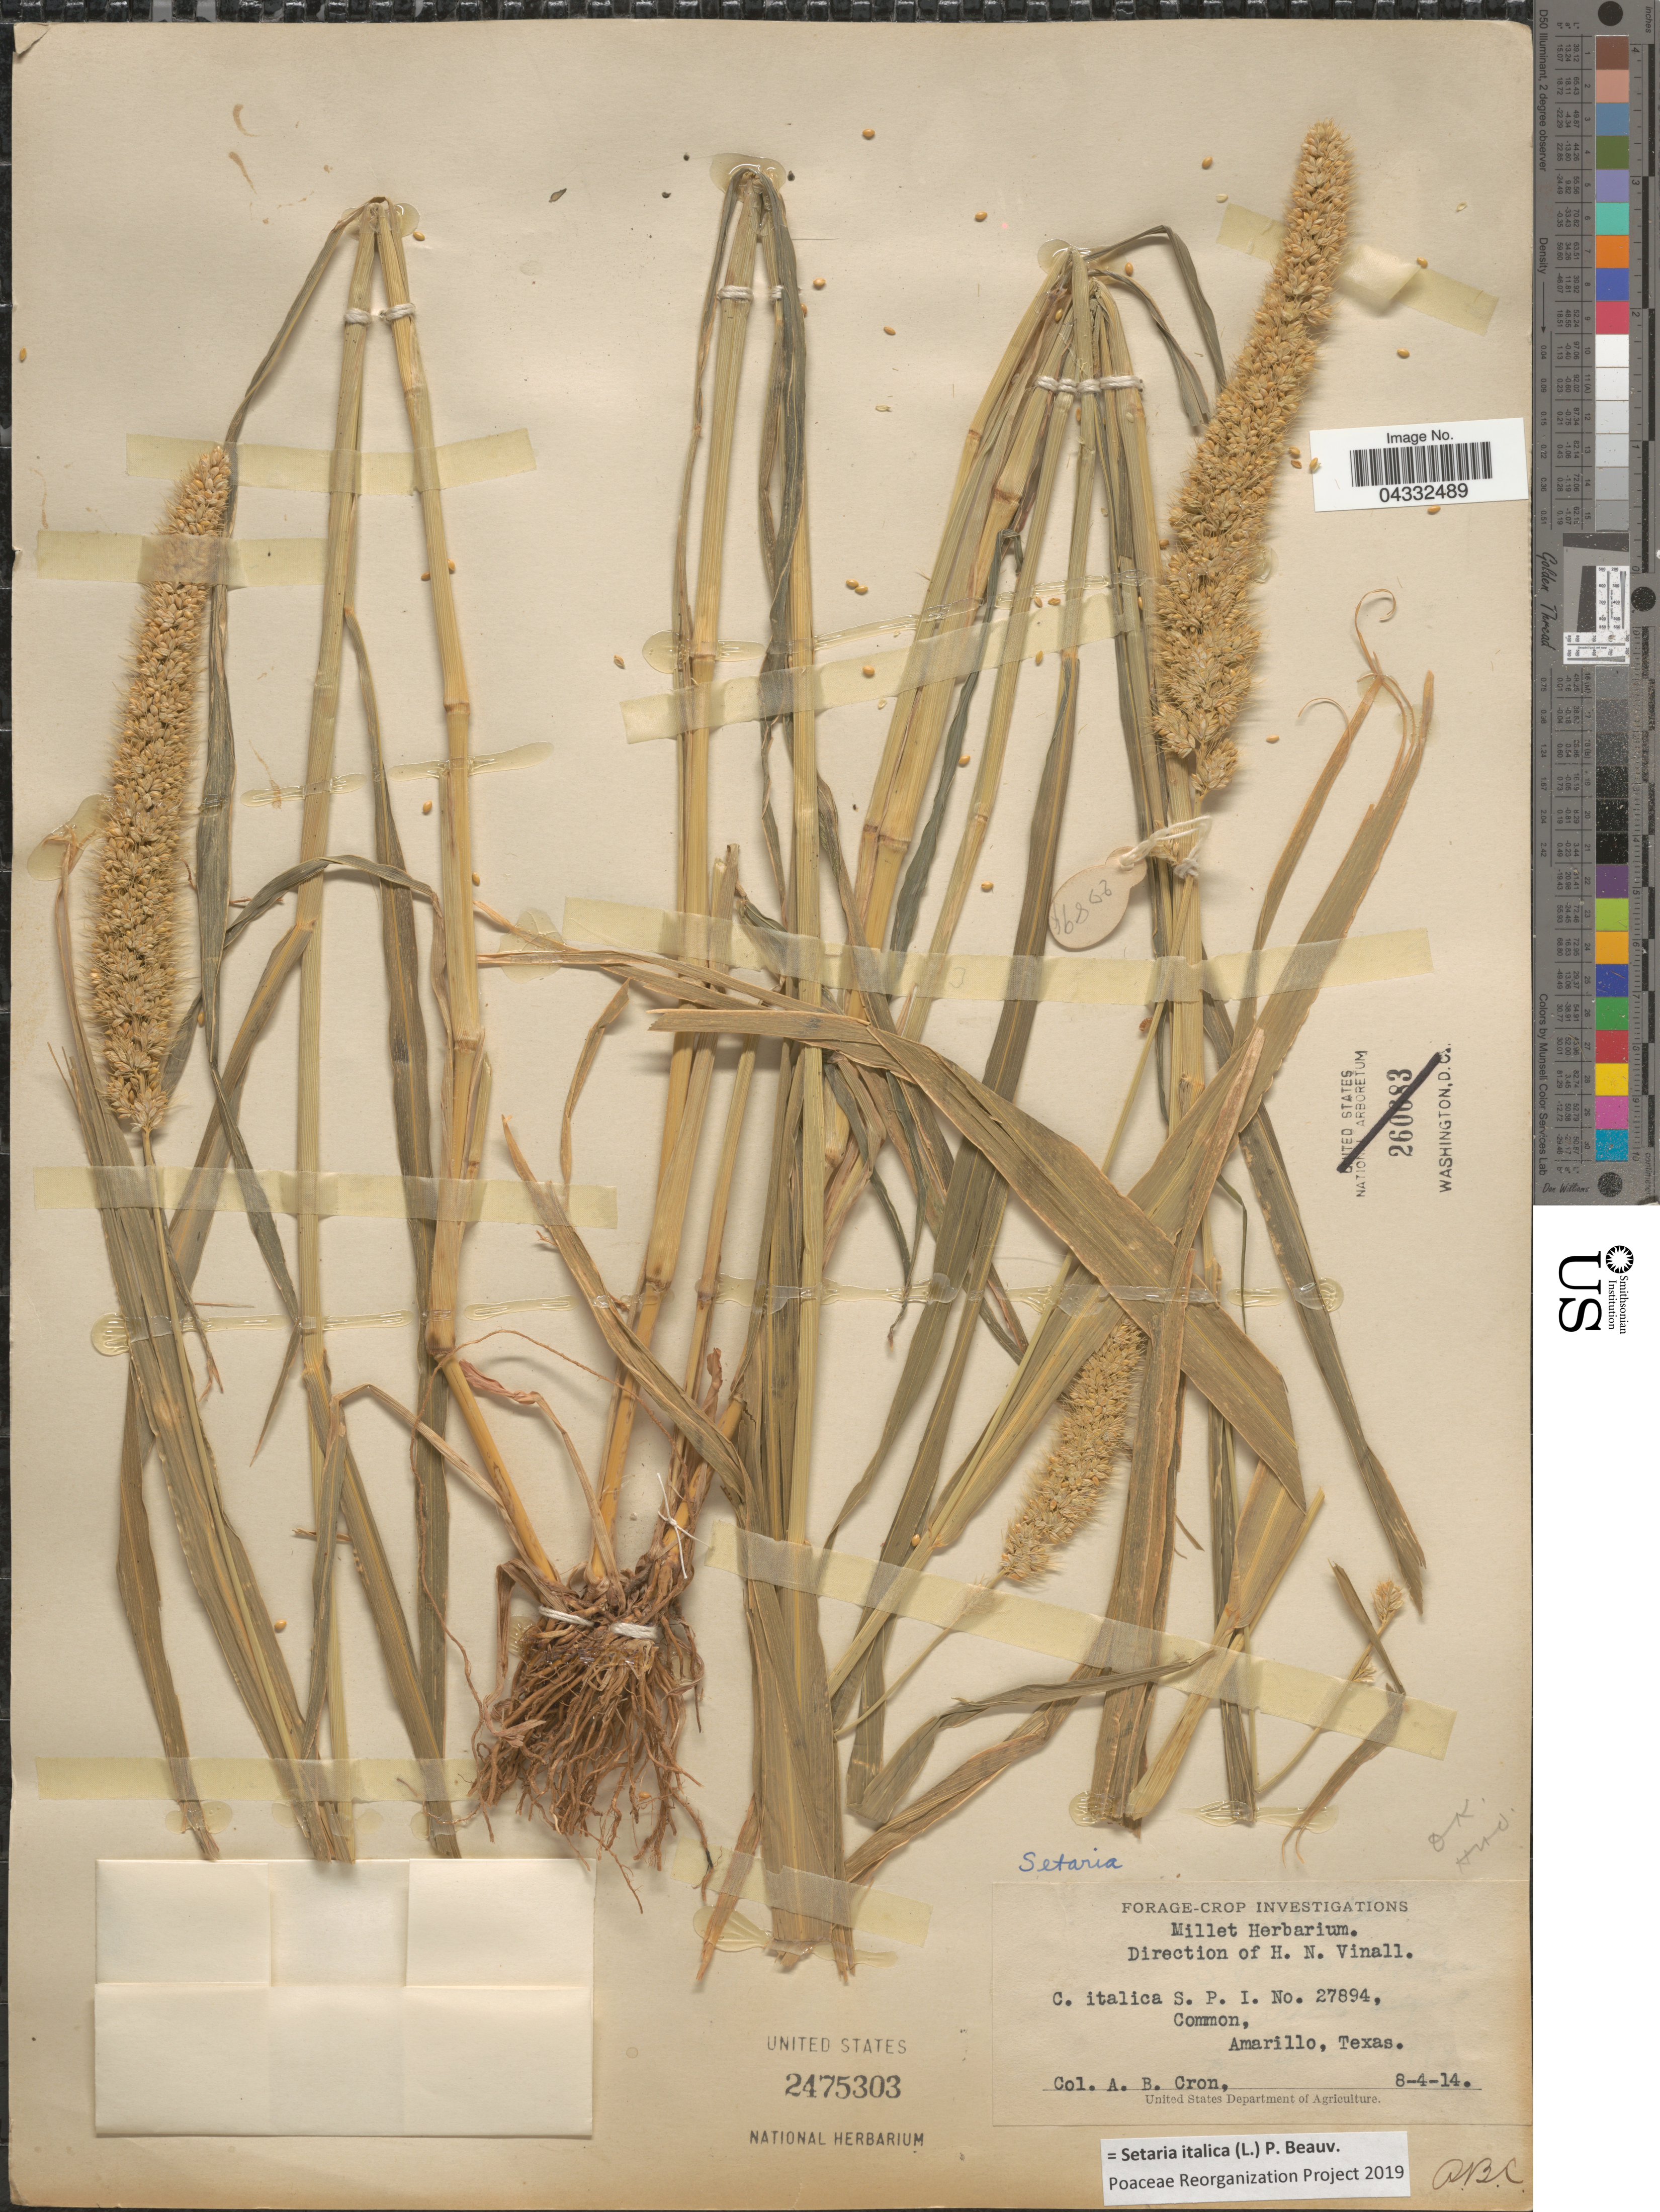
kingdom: Plantae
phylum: Tracheophyta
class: Liliopsida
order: Poales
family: Poaceae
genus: Setaria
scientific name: Setaria italica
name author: (L.) P. Beauv.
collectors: A. Cron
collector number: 27894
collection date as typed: Transcribed d/m/y: 4/8/14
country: United States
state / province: Texas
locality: Amarillo.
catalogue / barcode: US 2475303